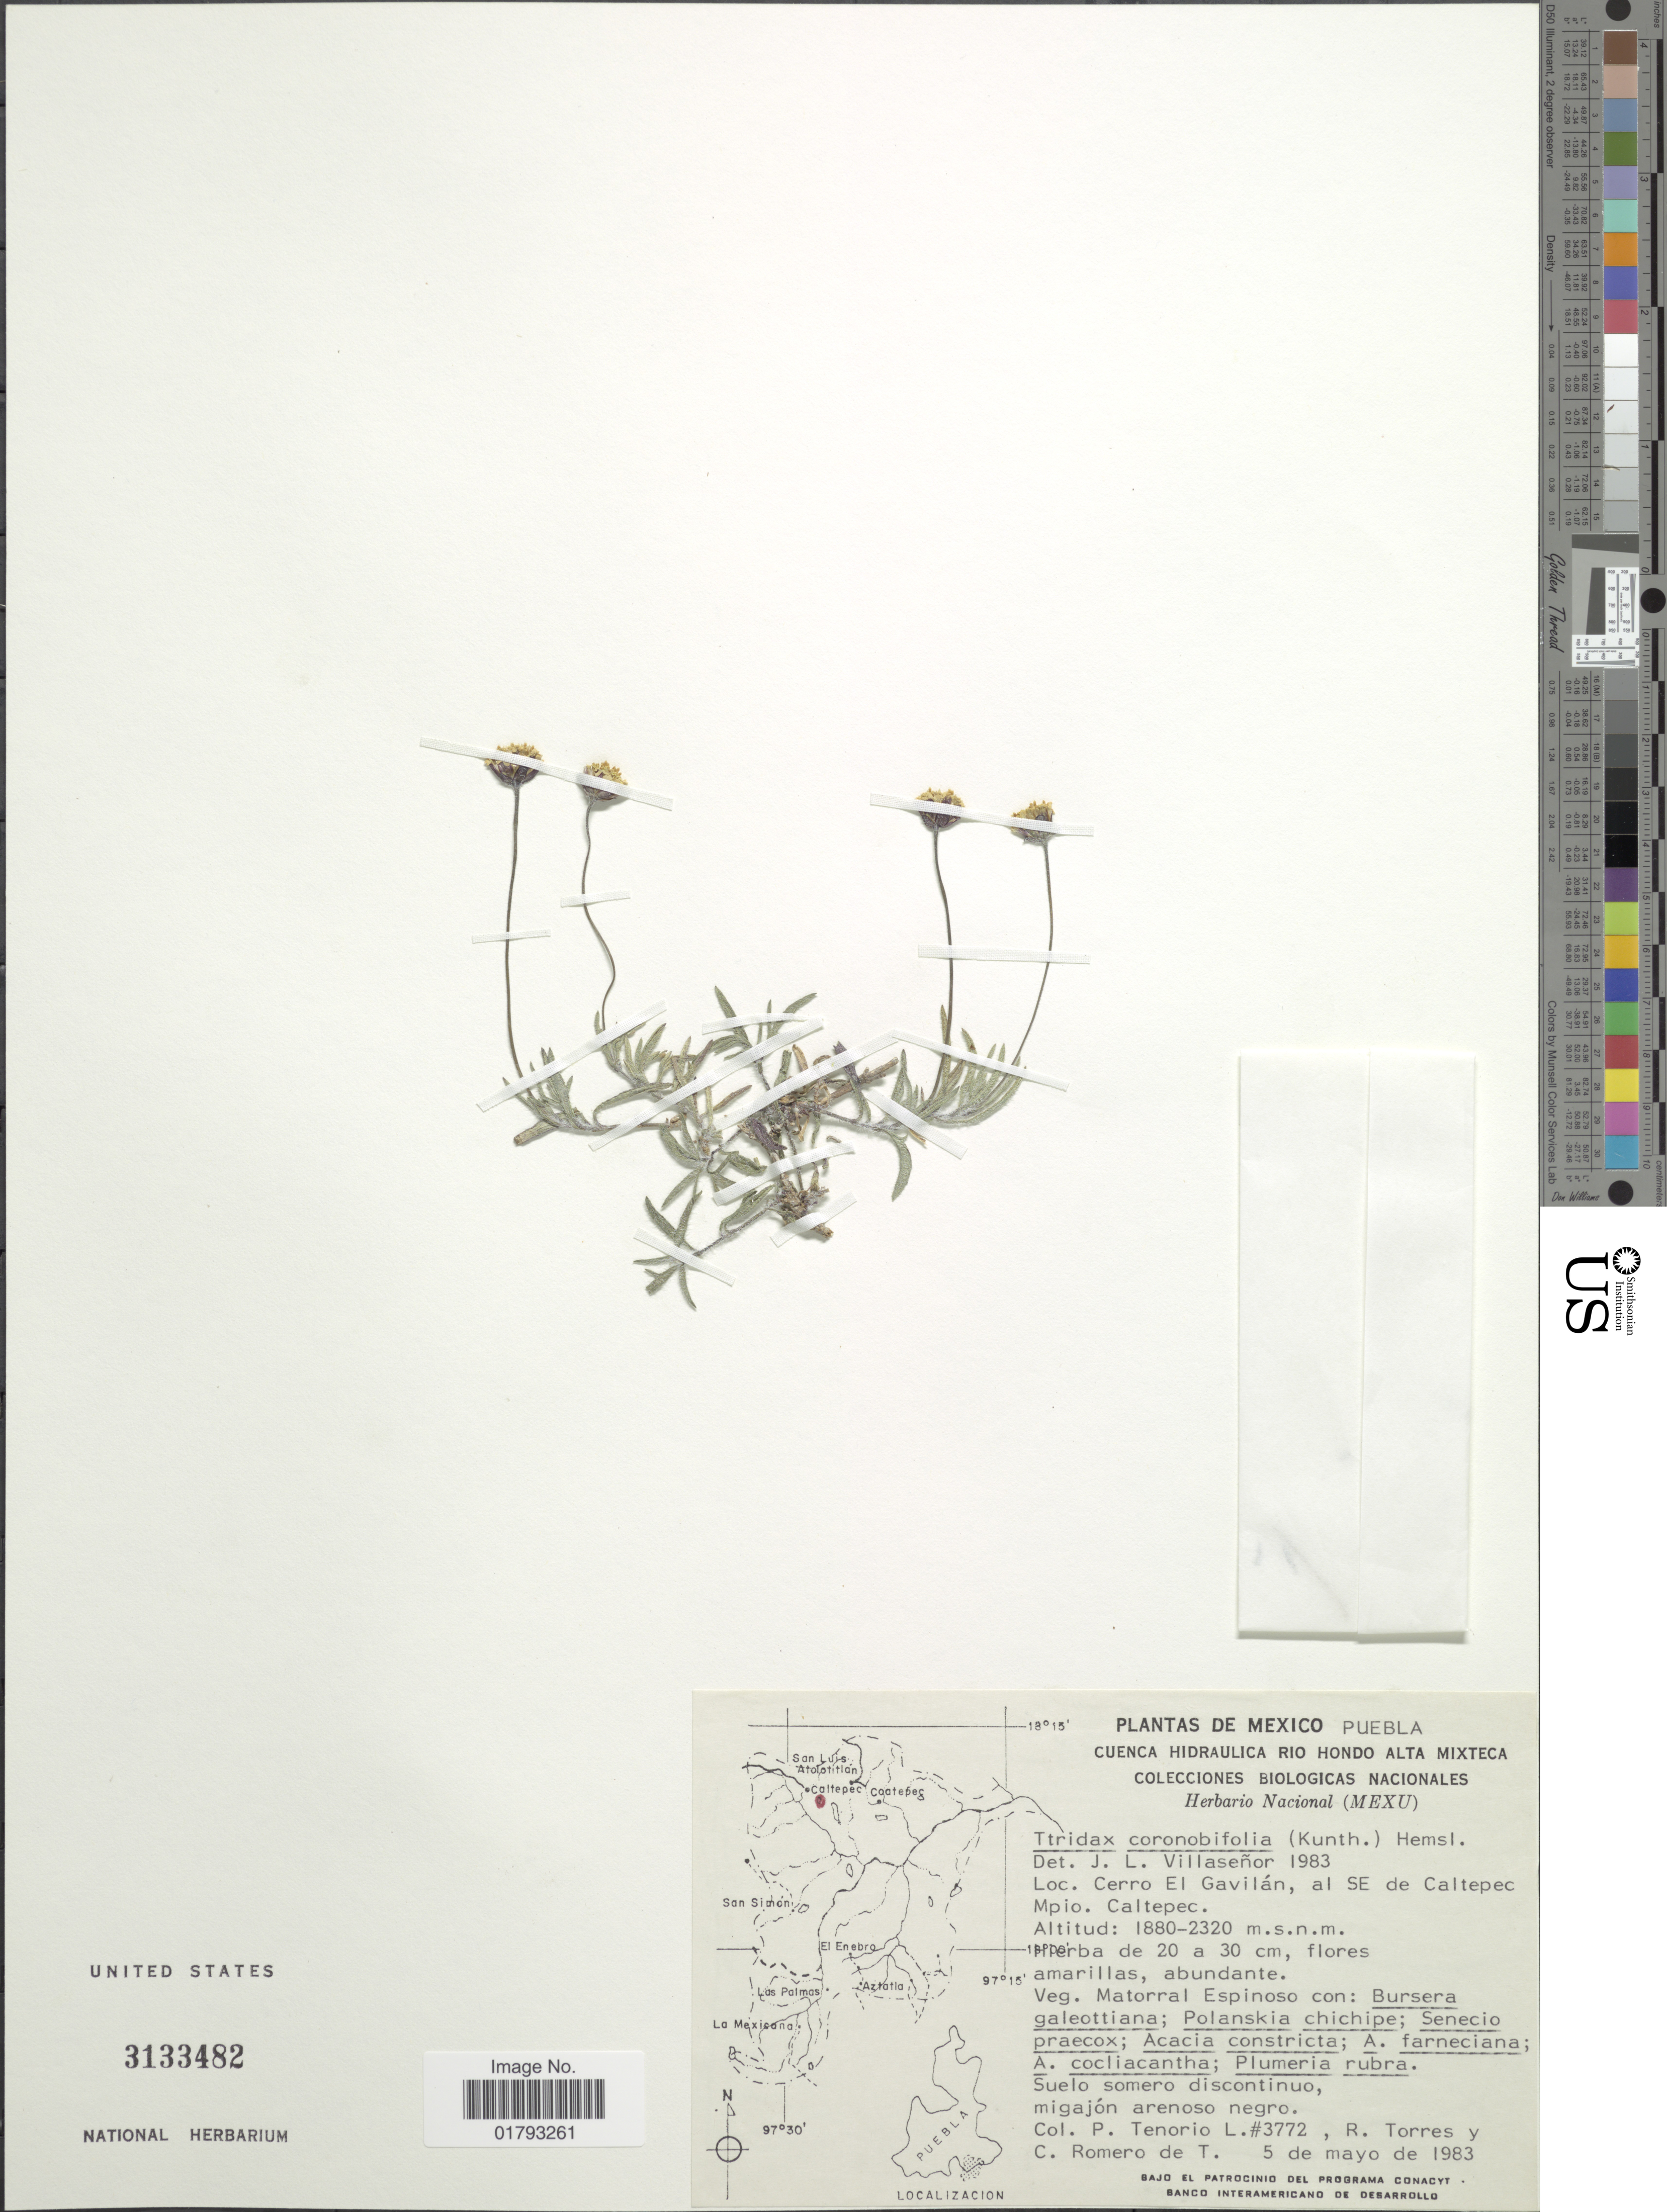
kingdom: Plantae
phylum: Tracheophyta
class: Magnoliopsida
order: Asterales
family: Asteraceae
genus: Tridax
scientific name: Tridax coronopifolia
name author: (Kunth) Hemsl.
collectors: P. Tenorio L. & C. Romero de T.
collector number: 3772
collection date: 1983-05-05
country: Mexico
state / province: Puebla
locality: Cerro El Gavilan, al SE de Caltepec Mpio. Caltepec.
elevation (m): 1880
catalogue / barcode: US 3133482